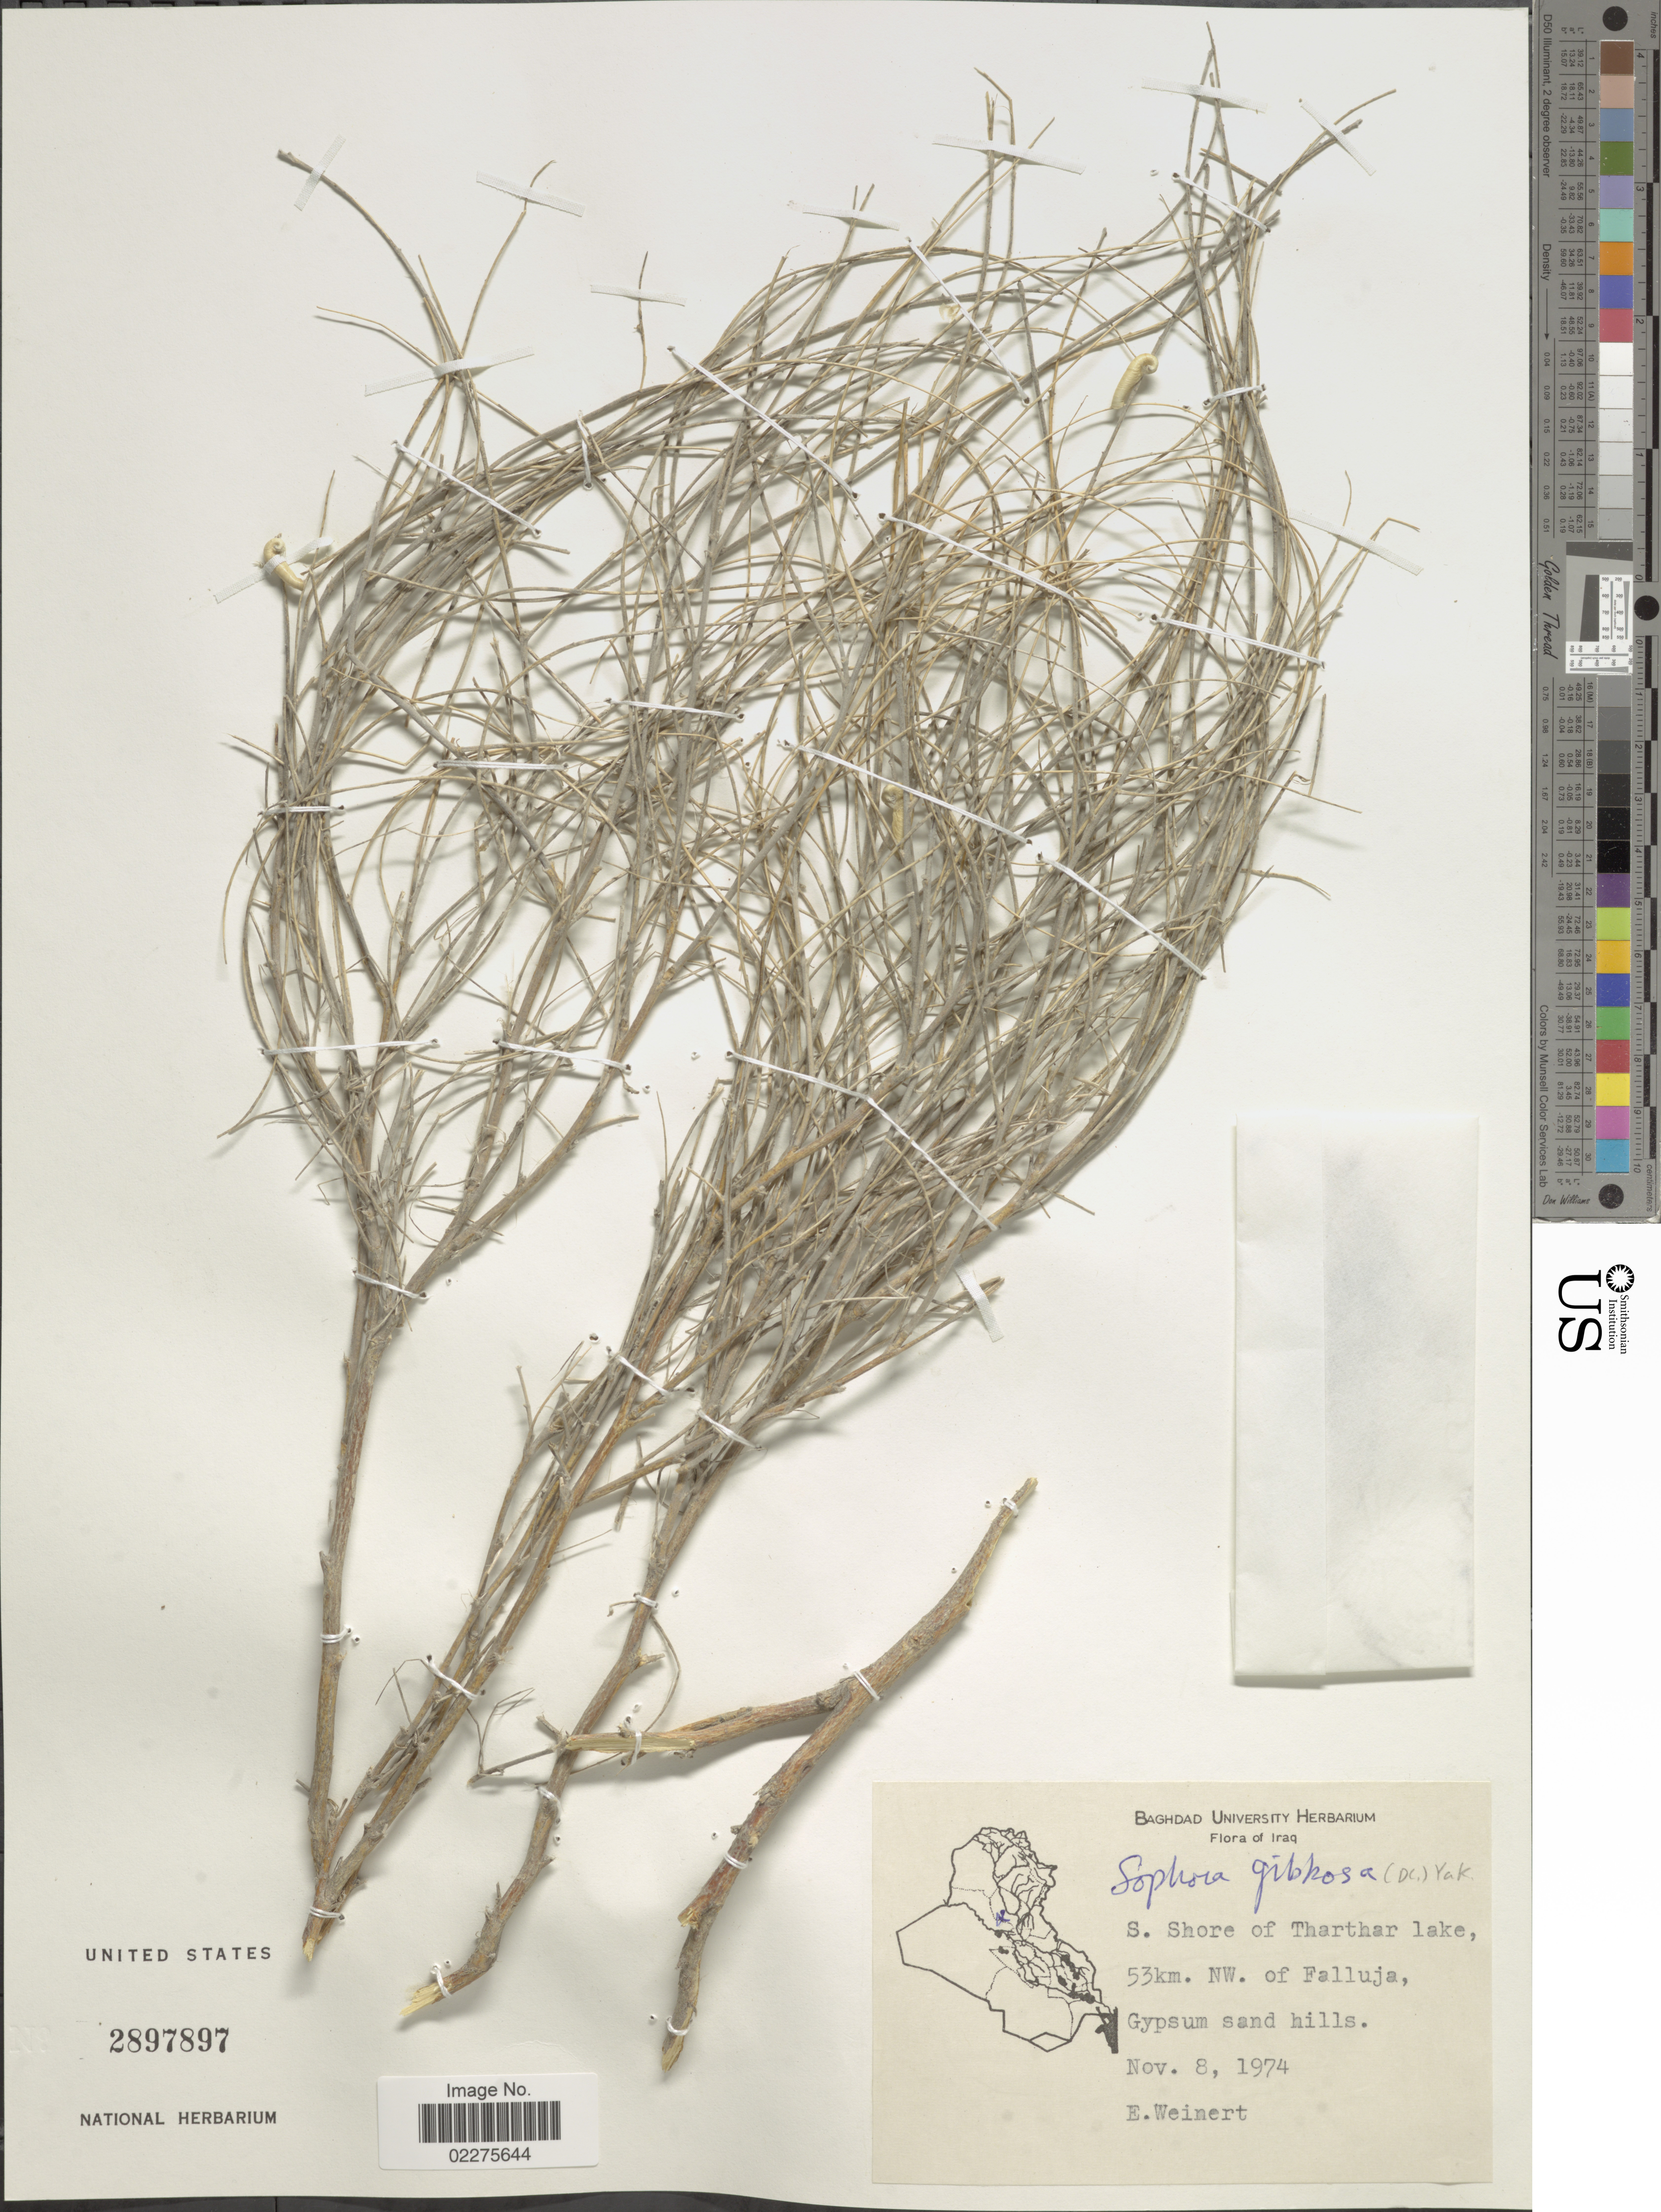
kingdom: Plantae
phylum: Tracheophyta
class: Magnoliopsida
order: Fabales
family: Fabaceae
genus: Ammothamnus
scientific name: Ammothamnus gibbosus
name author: (DC.) Boiss.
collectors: E. Weinert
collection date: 1974-11-08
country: Iraq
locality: S. shore of Tharthar lake, 53km. NW. of Falluja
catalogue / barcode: US 2897897